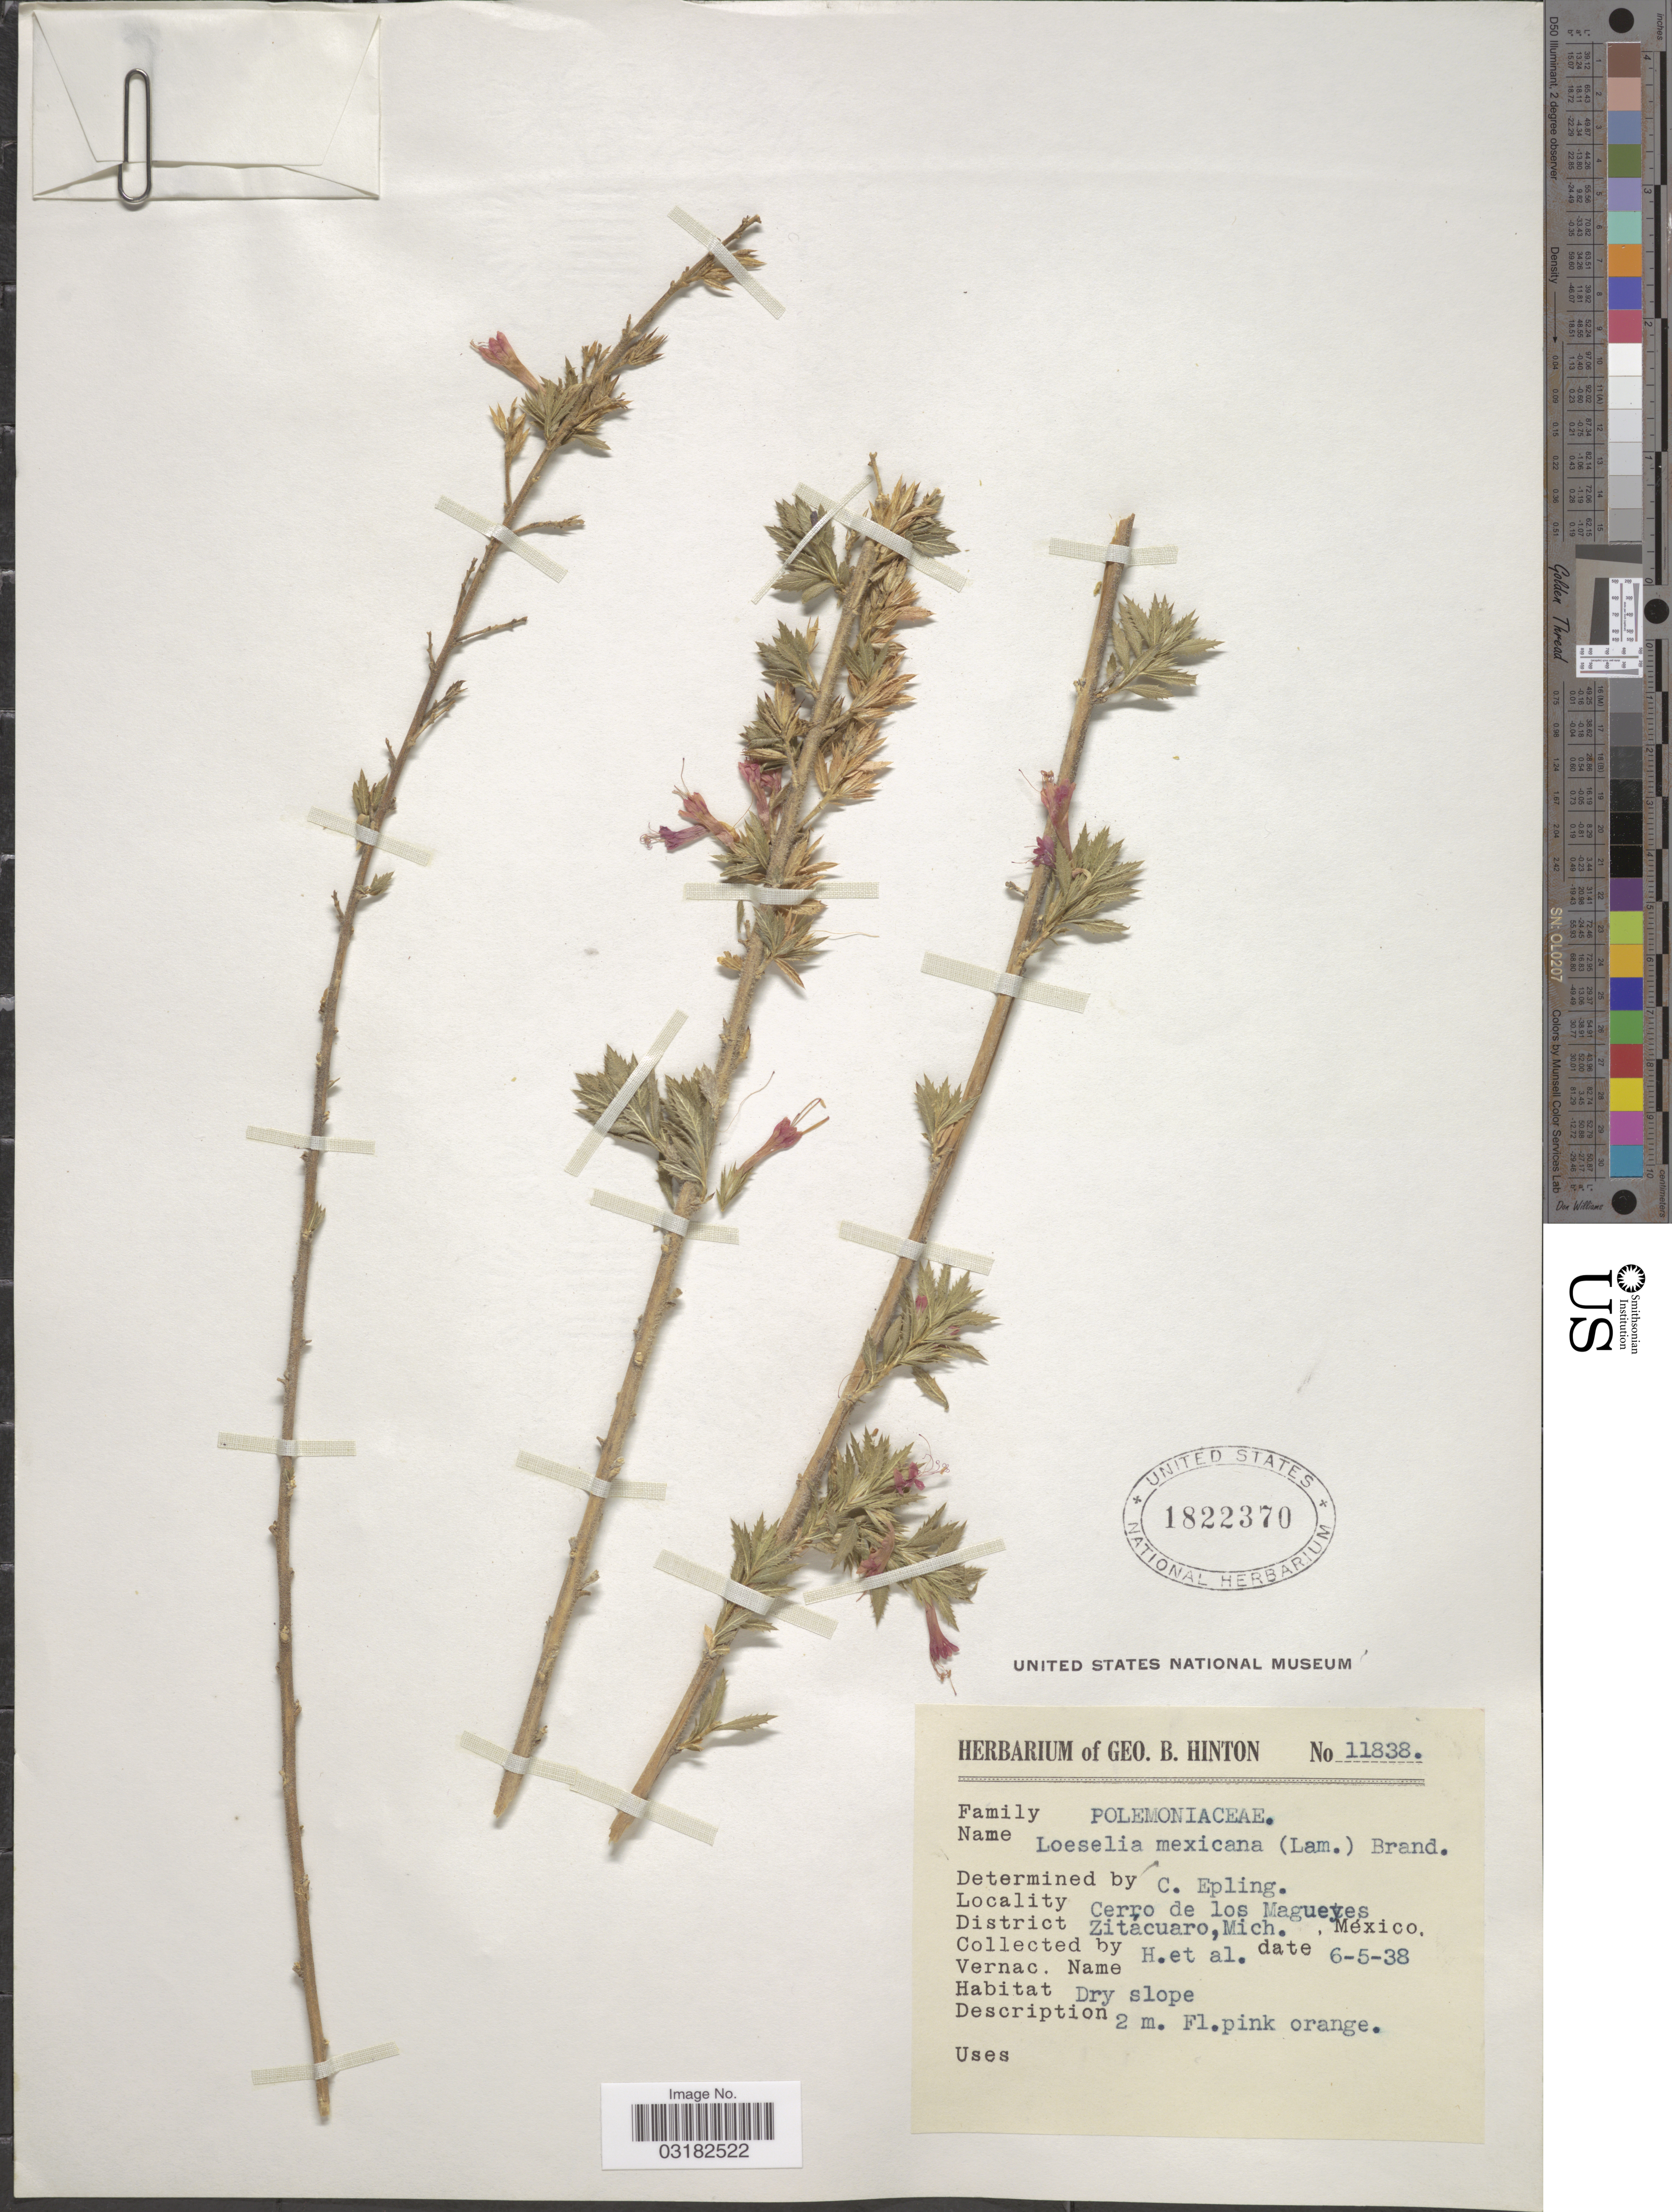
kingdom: Plantae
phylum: Tracheophyta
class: Magnoliopsida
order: Ericales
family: Polemoniaceae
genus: Loeselia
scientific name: Loeselia mexicana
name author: (Lam.) Brand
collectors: G. B. Hinton & et al.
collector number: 11838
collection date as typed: Transcribed d/m/y: 6/5/38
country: Mexico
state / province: Michoacán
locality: Cerro de los Magueyes. District Zitacuaro. Dry slope.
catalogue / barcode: US 1822370